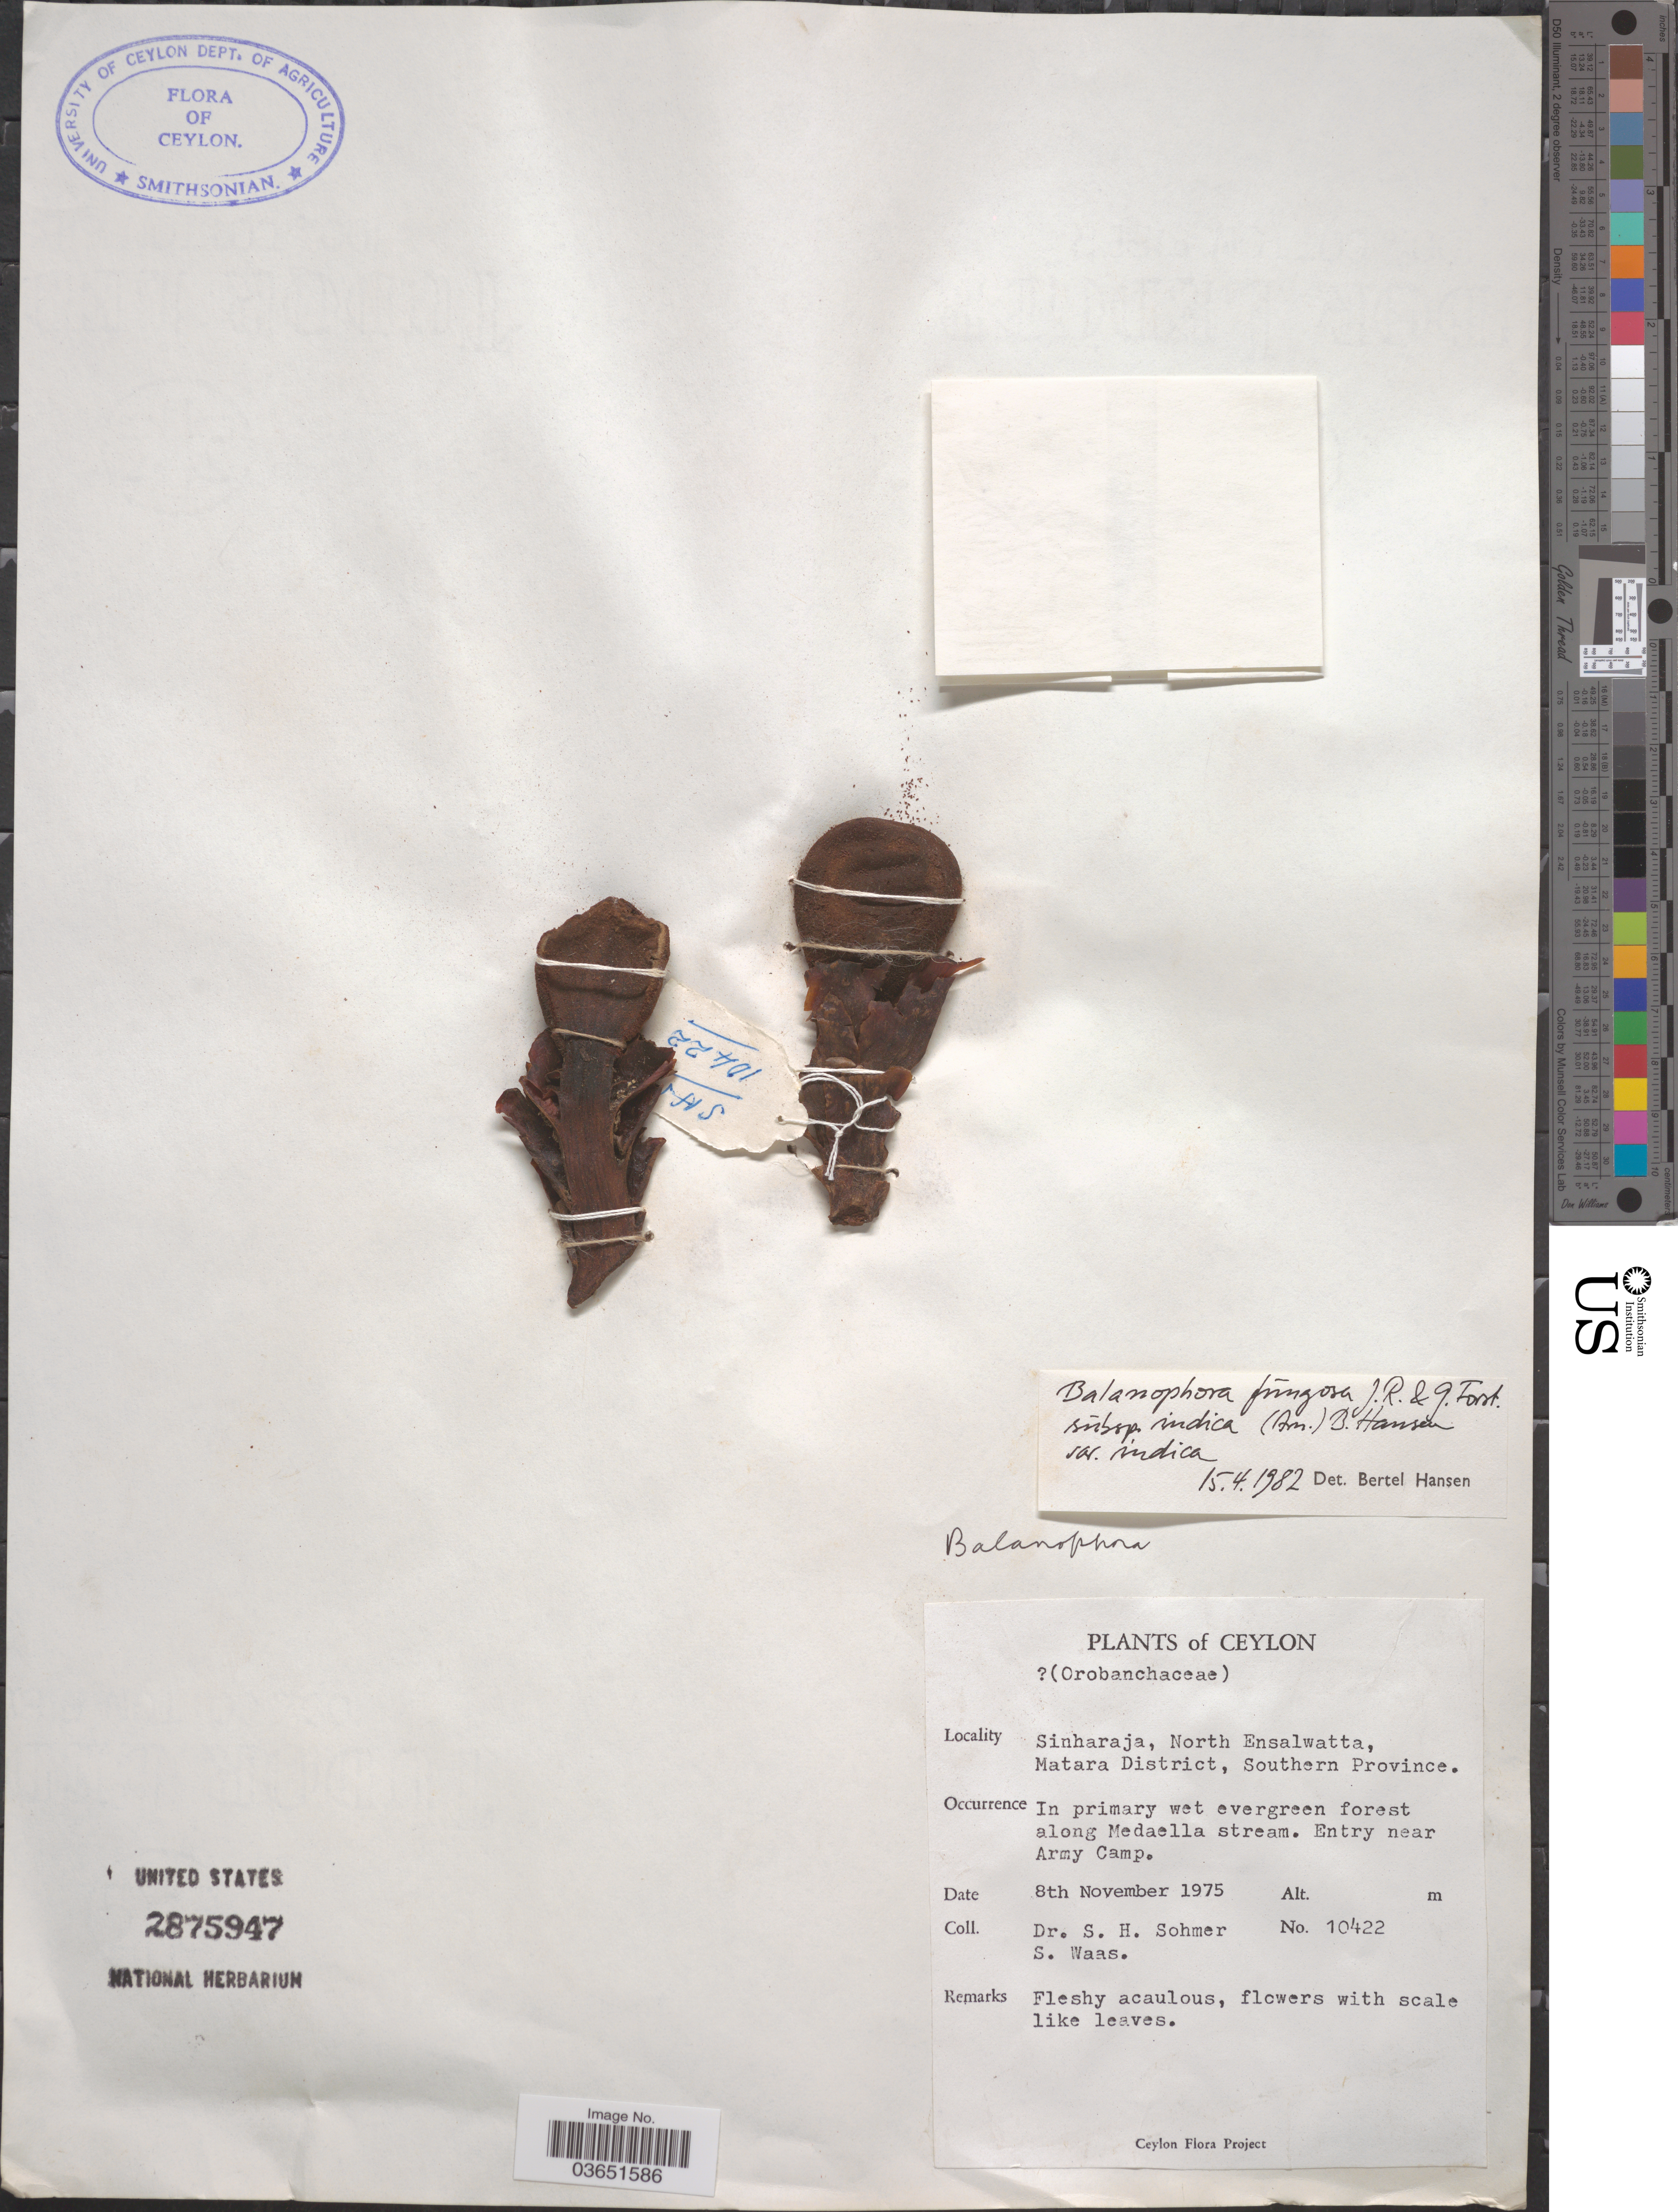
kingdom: Plantae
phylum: Tracheophyta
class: Magnoliopsida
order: Santalales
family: Balanophoraceae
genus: Balanophora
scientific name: Balanophora fungosa subsp. indica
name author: (Arn.) B. Hansen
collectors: S. H. Sohmer & S. Waas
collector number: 10422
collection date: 1975-11-08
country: Sri Lanka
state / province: Southern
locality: Ceylon. Sinharaja, North Ensalwatta, Matara District. In primary wet evergreen forest along Medaella stream. Entry near Army Camp.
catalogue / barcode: US 2875947